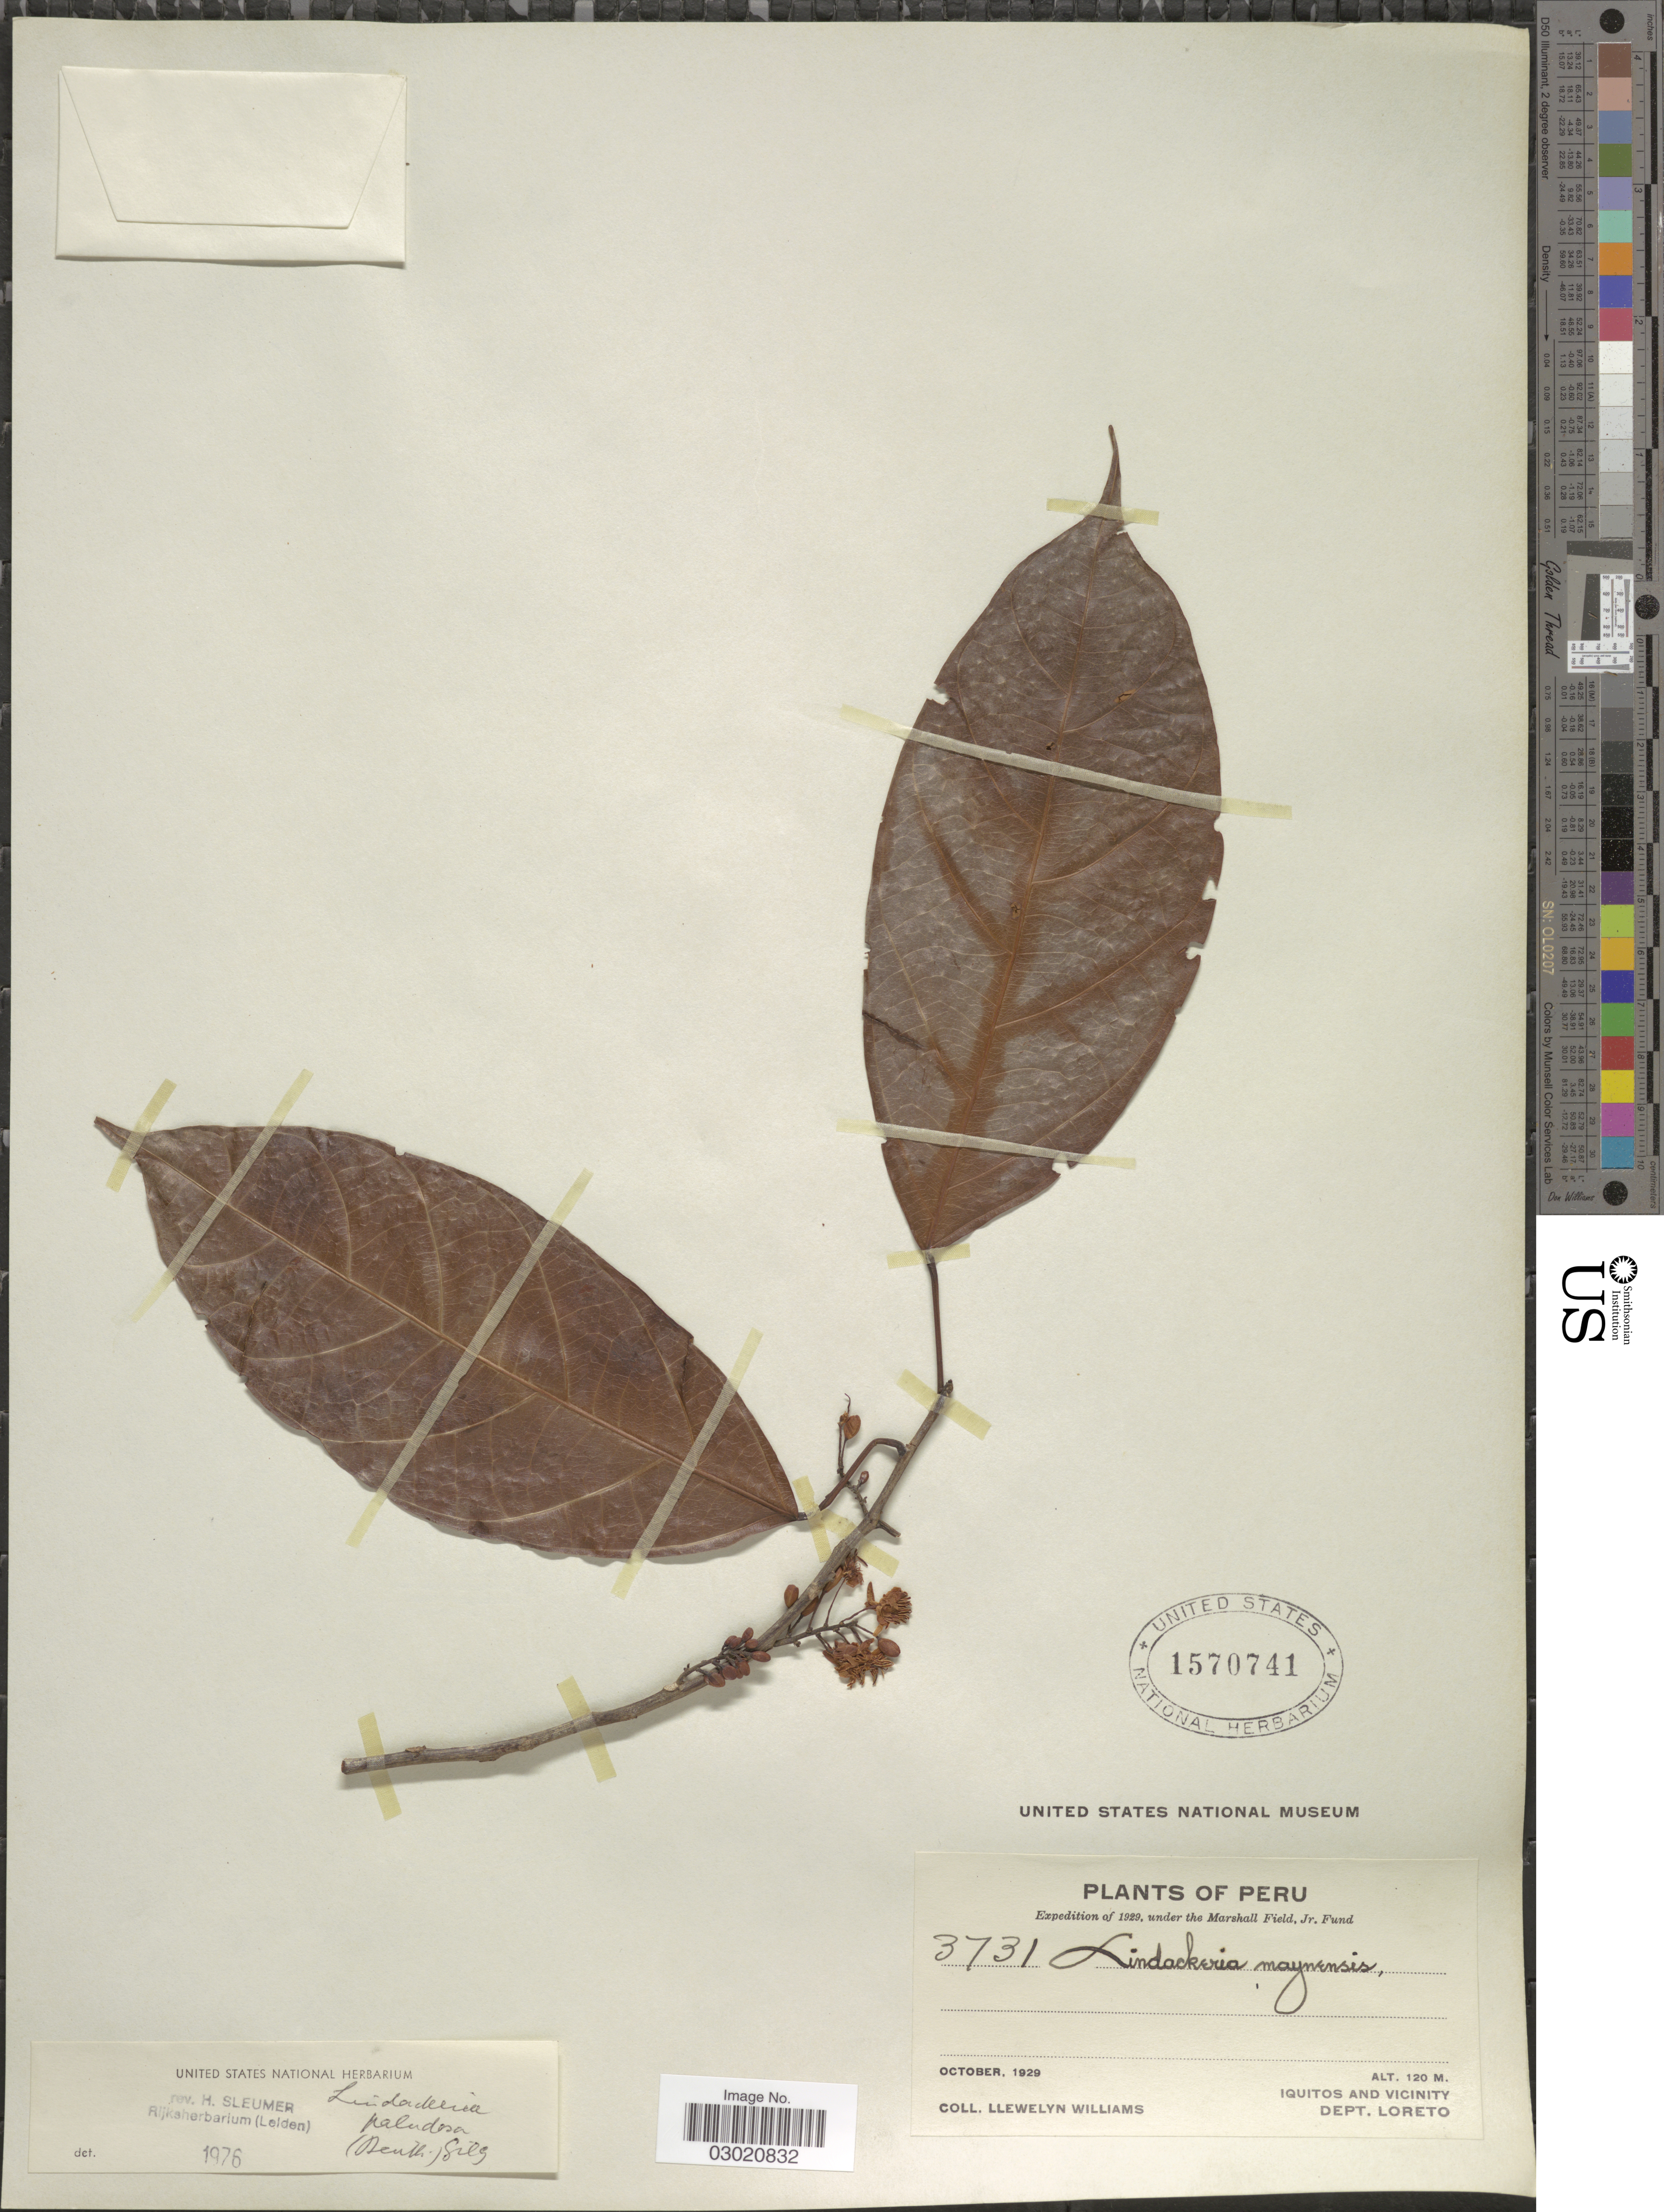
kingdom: Plantae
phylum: Tracheophyta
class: Magnoliopsida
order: Malpighiales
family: Achariaceae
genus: Lindackeria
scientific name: Lindackeria paludosa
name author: (Benth.) Gilg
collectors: Ll. Williams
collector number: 3731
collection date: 1929-10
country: Peru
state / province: Loreto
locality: Iquitos and Vicinity, Dept. Loreto.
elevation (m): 120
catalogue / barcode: US 1570741